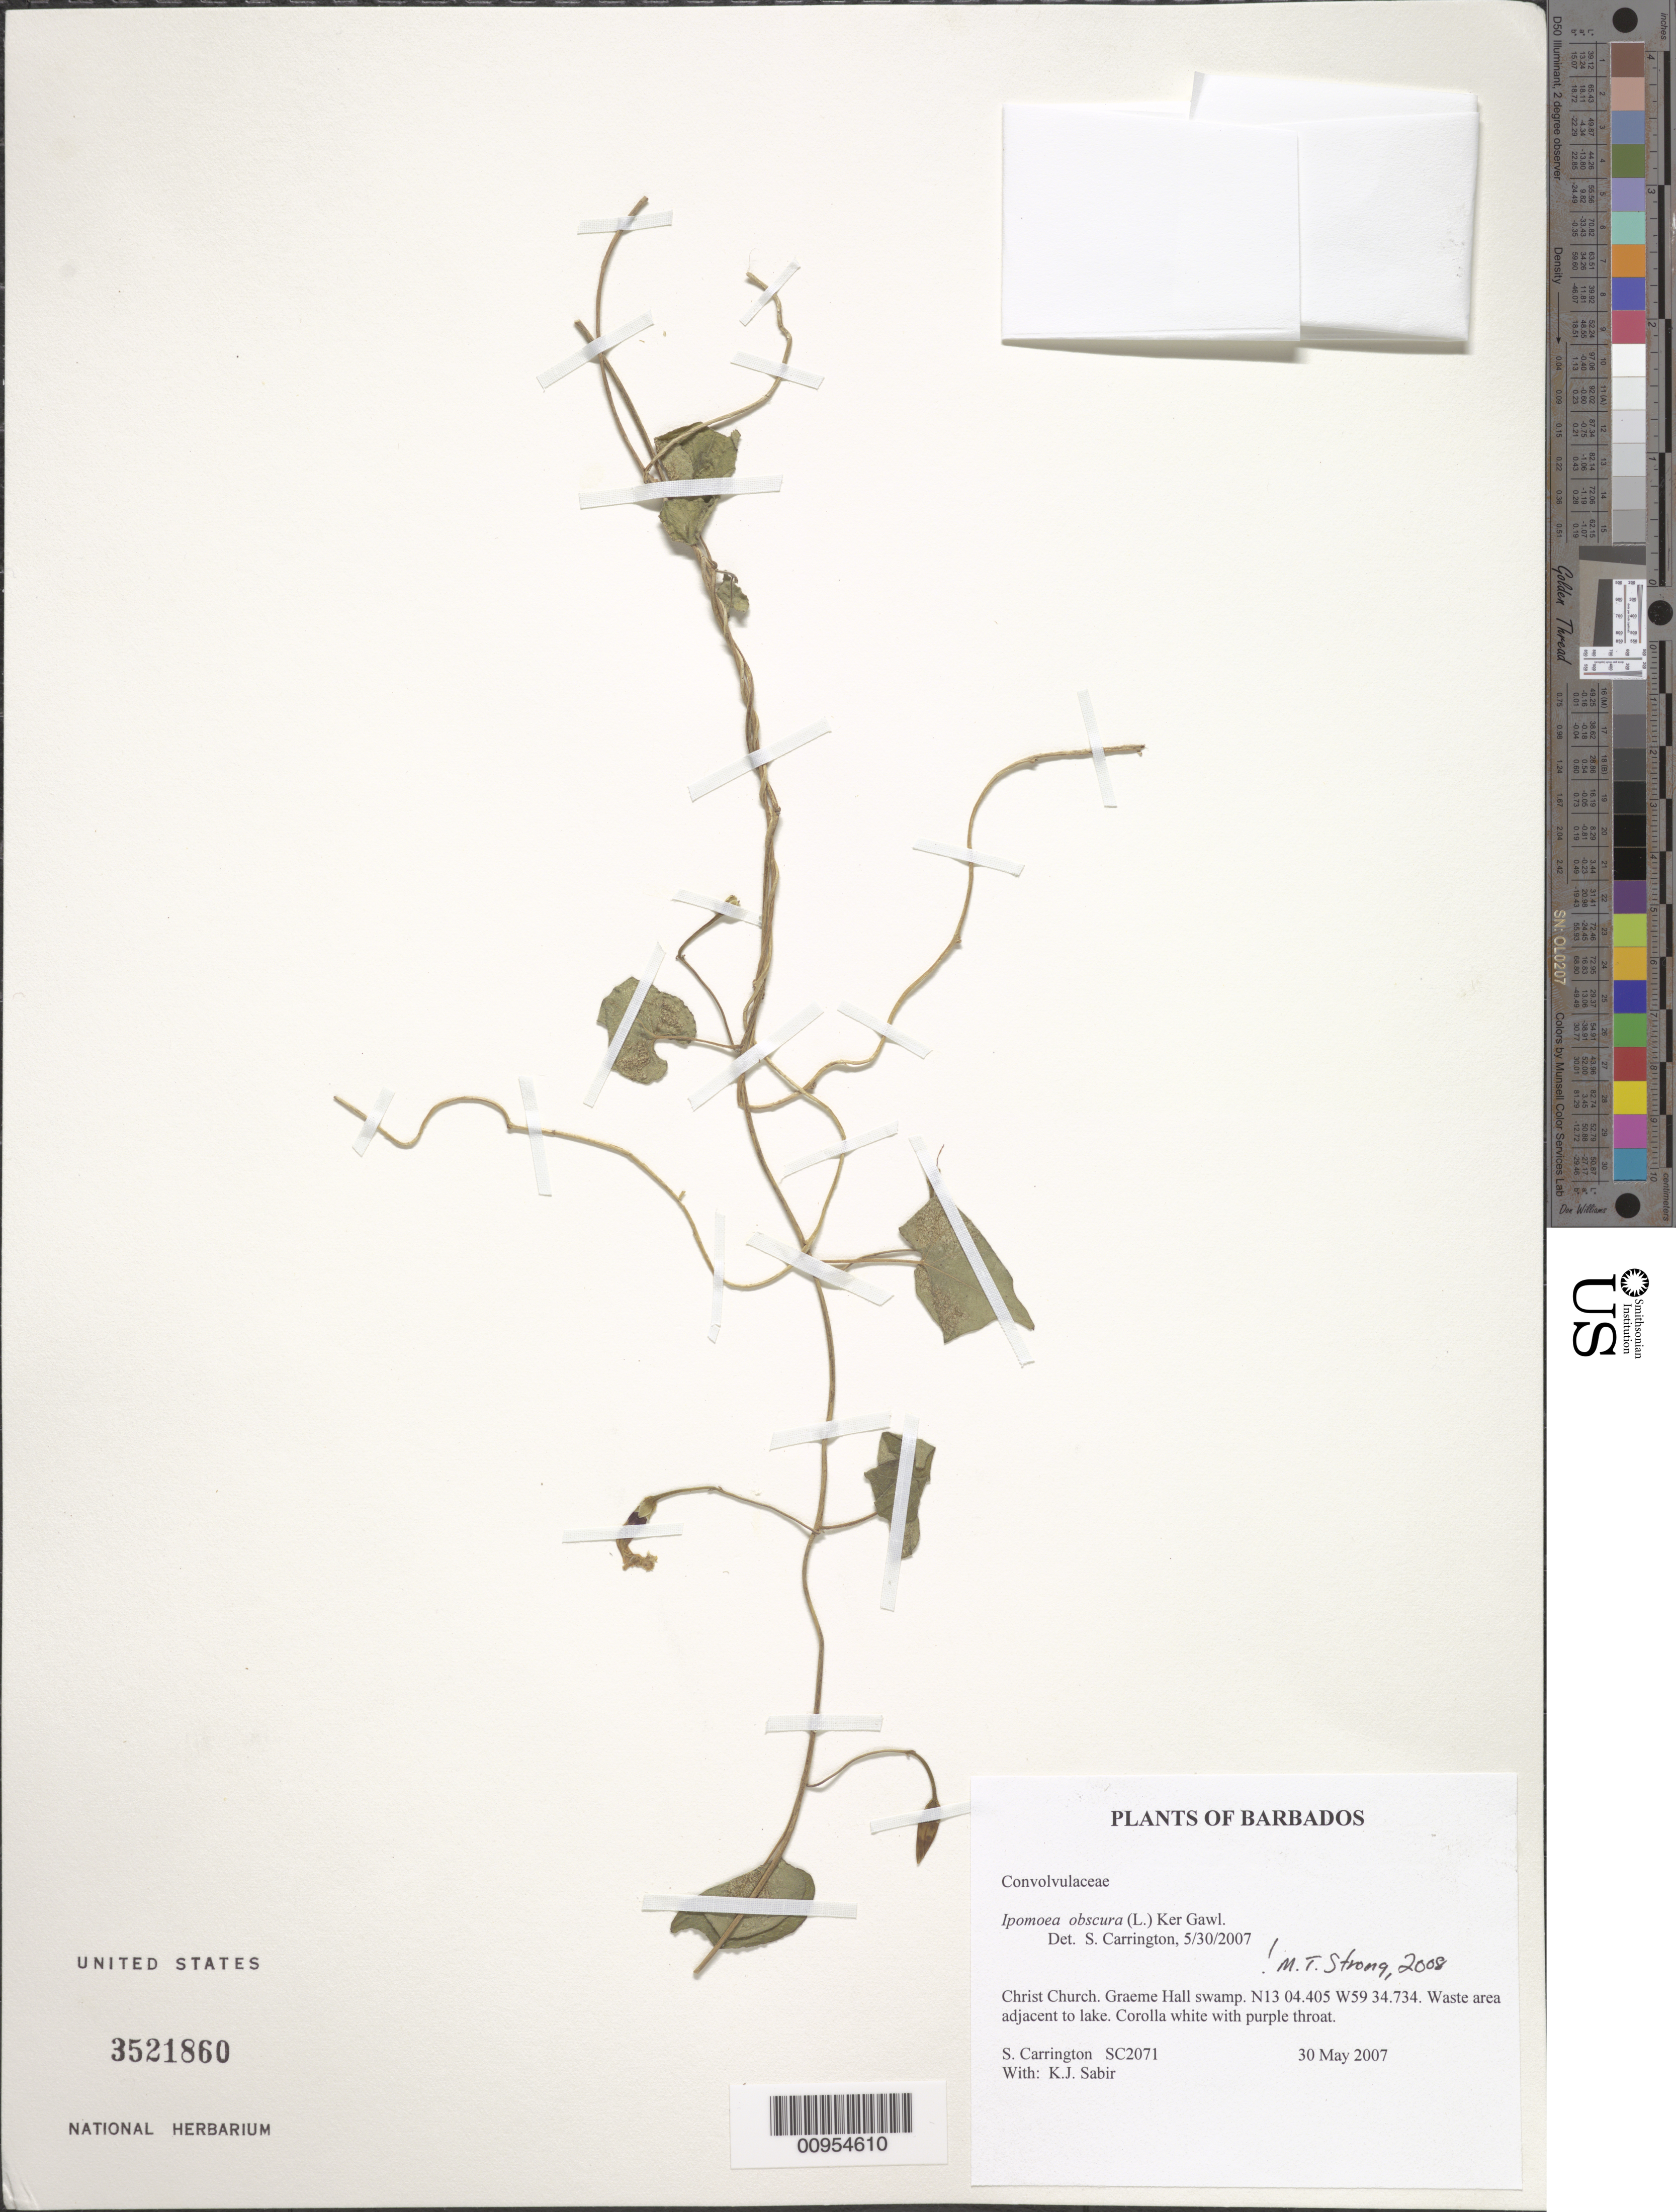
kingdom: Plantae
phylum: Tracheophyta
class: Magnoliopsida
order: Solanales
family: Convolvulaceae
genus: Ipomoea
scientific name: Ipomoea obscura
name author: (L.) Ker Gawl.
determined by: Strong, M. T., (US), Smithsonian Institution - National Museum of Natural History (UNITED STATES)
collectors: C. M. S. Carrington & K. Sabir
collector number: SC 2071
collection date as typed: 30 May 2007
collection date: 2007-05-30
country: Barbados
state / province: Christ Church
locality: Graeme Hall swamp.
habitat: Waste area adjacent to lake.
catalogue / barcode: US 3521860